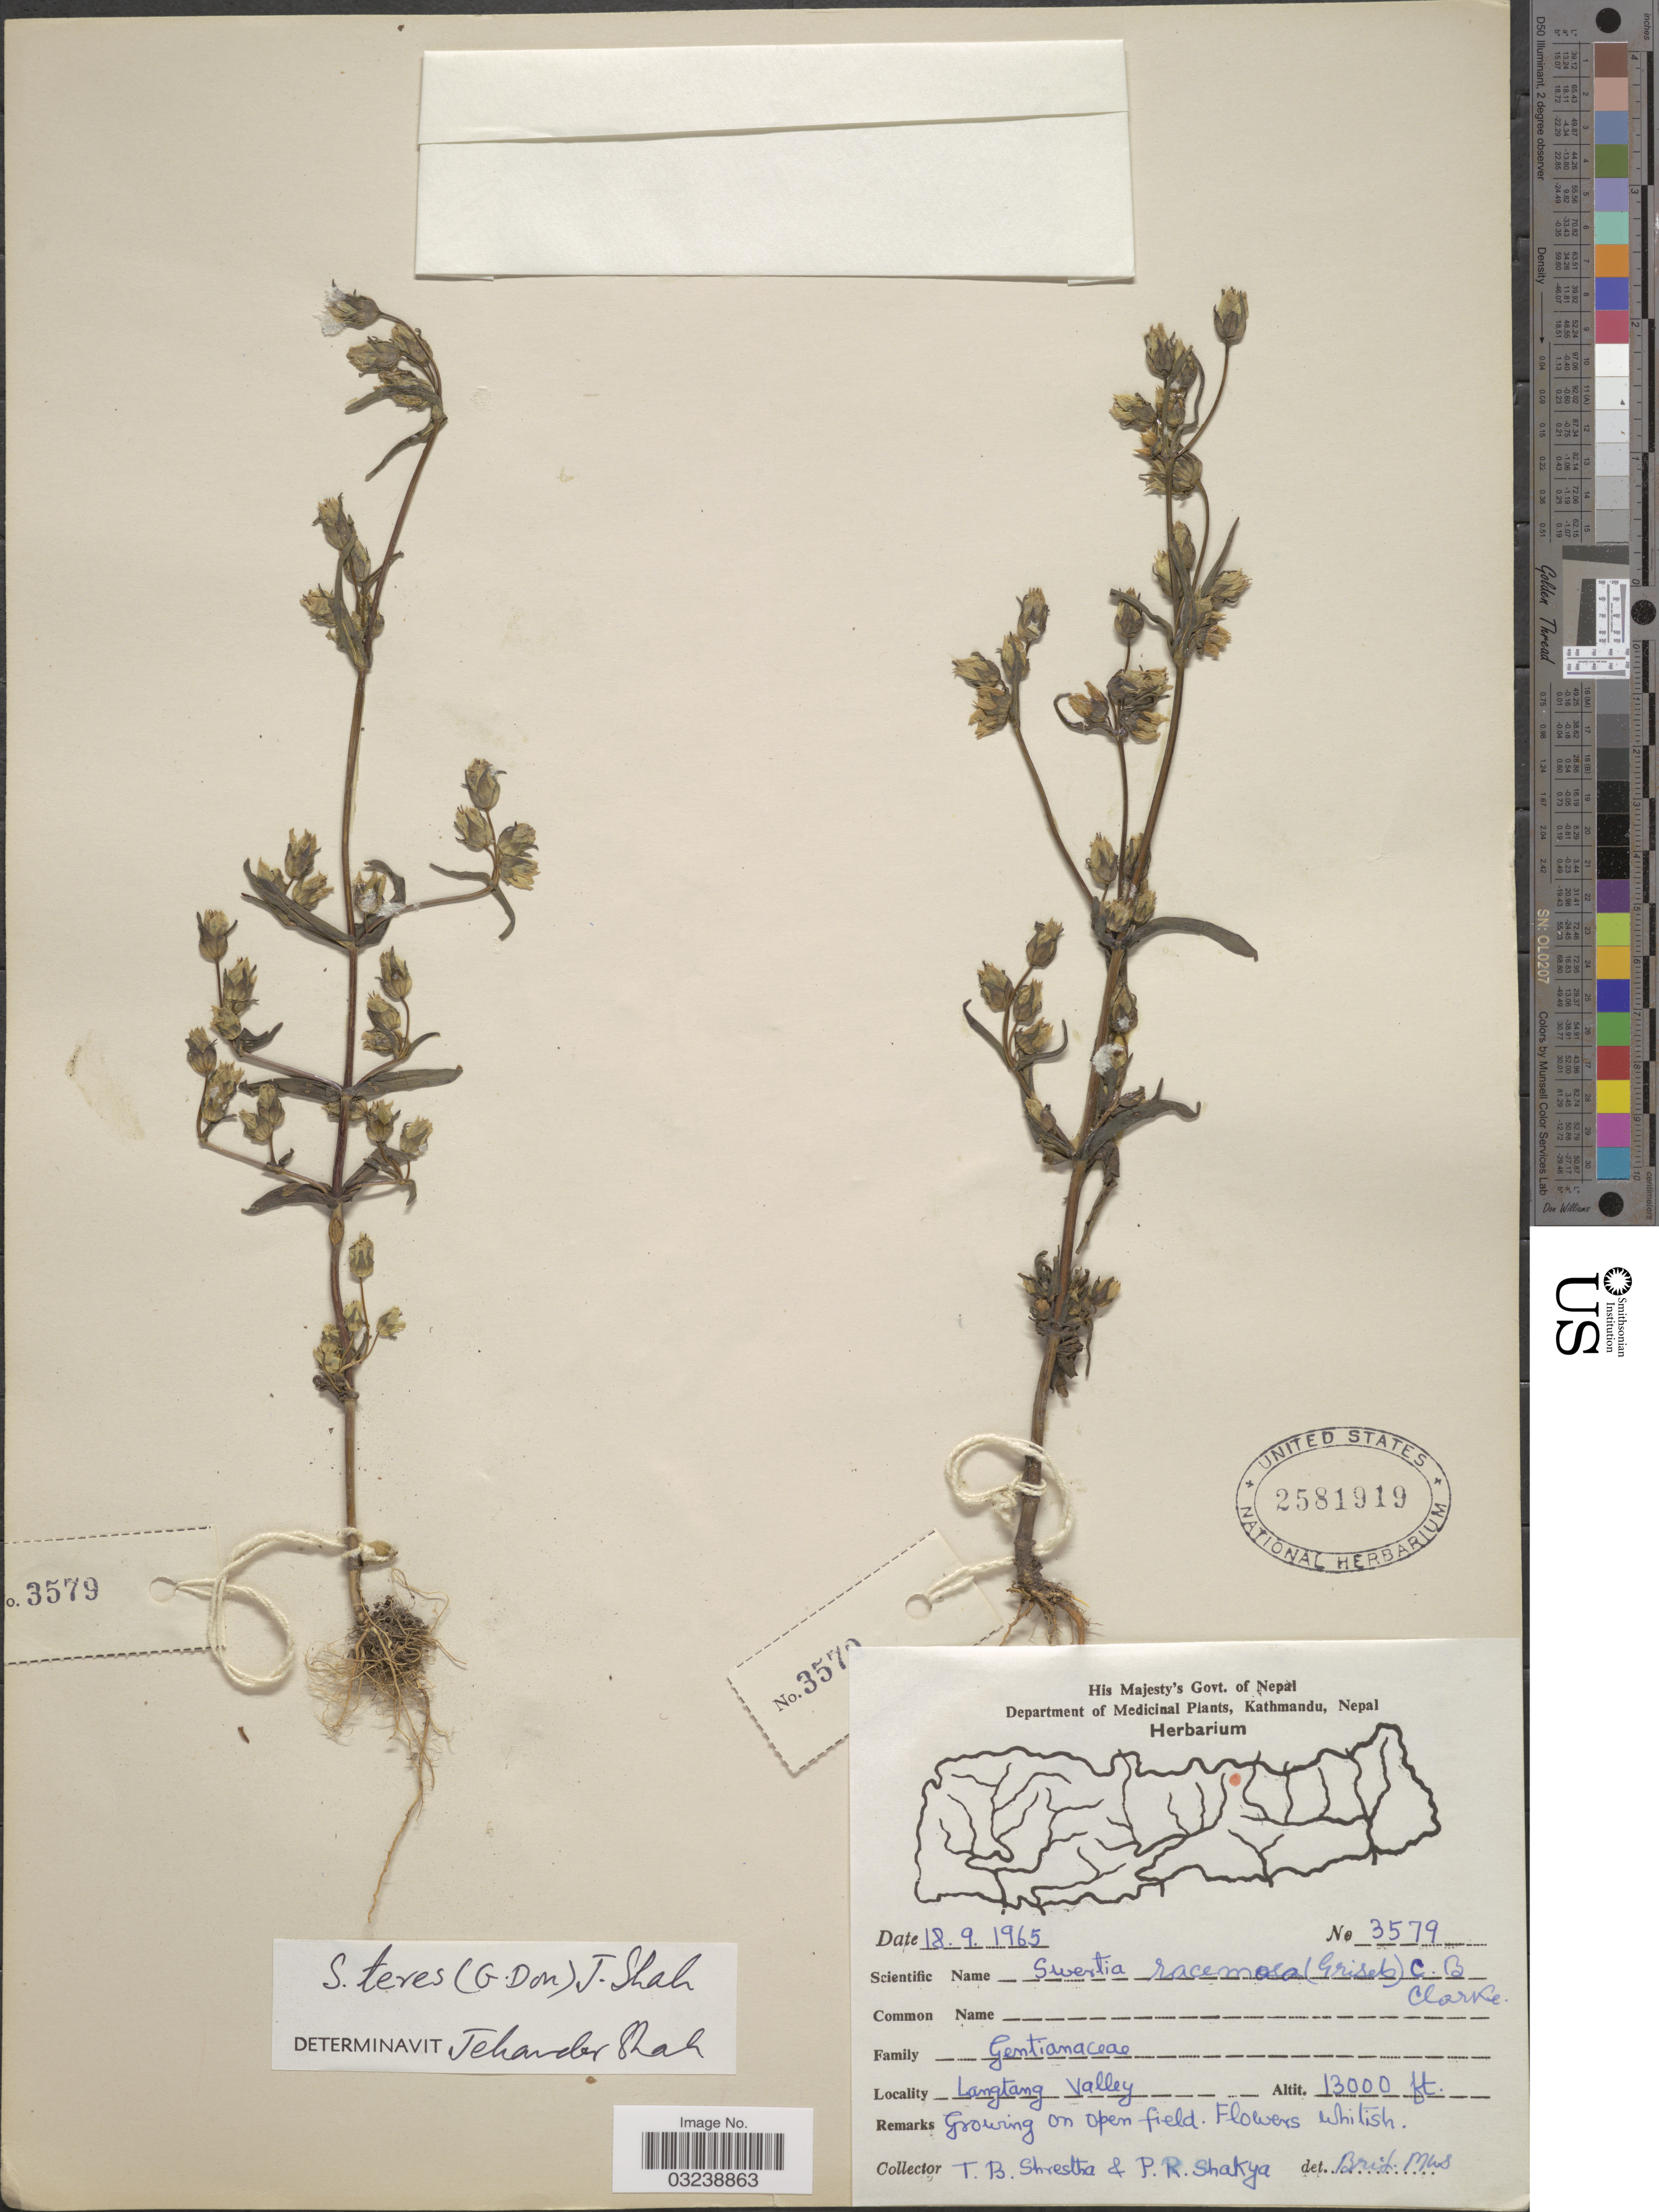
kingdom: Plantae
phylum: Tracheophyta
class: Magnoliopsida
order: Gentianales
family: Gentianaceae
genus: Swertia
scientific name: Swertia teres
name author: (G. Don) J. Shah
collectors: T. B. Shrestha & P. Shakya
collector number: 3579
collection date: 1965-09-18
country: Nepal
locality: Langtang Valley.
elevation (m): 3962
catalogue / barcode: US 2581919